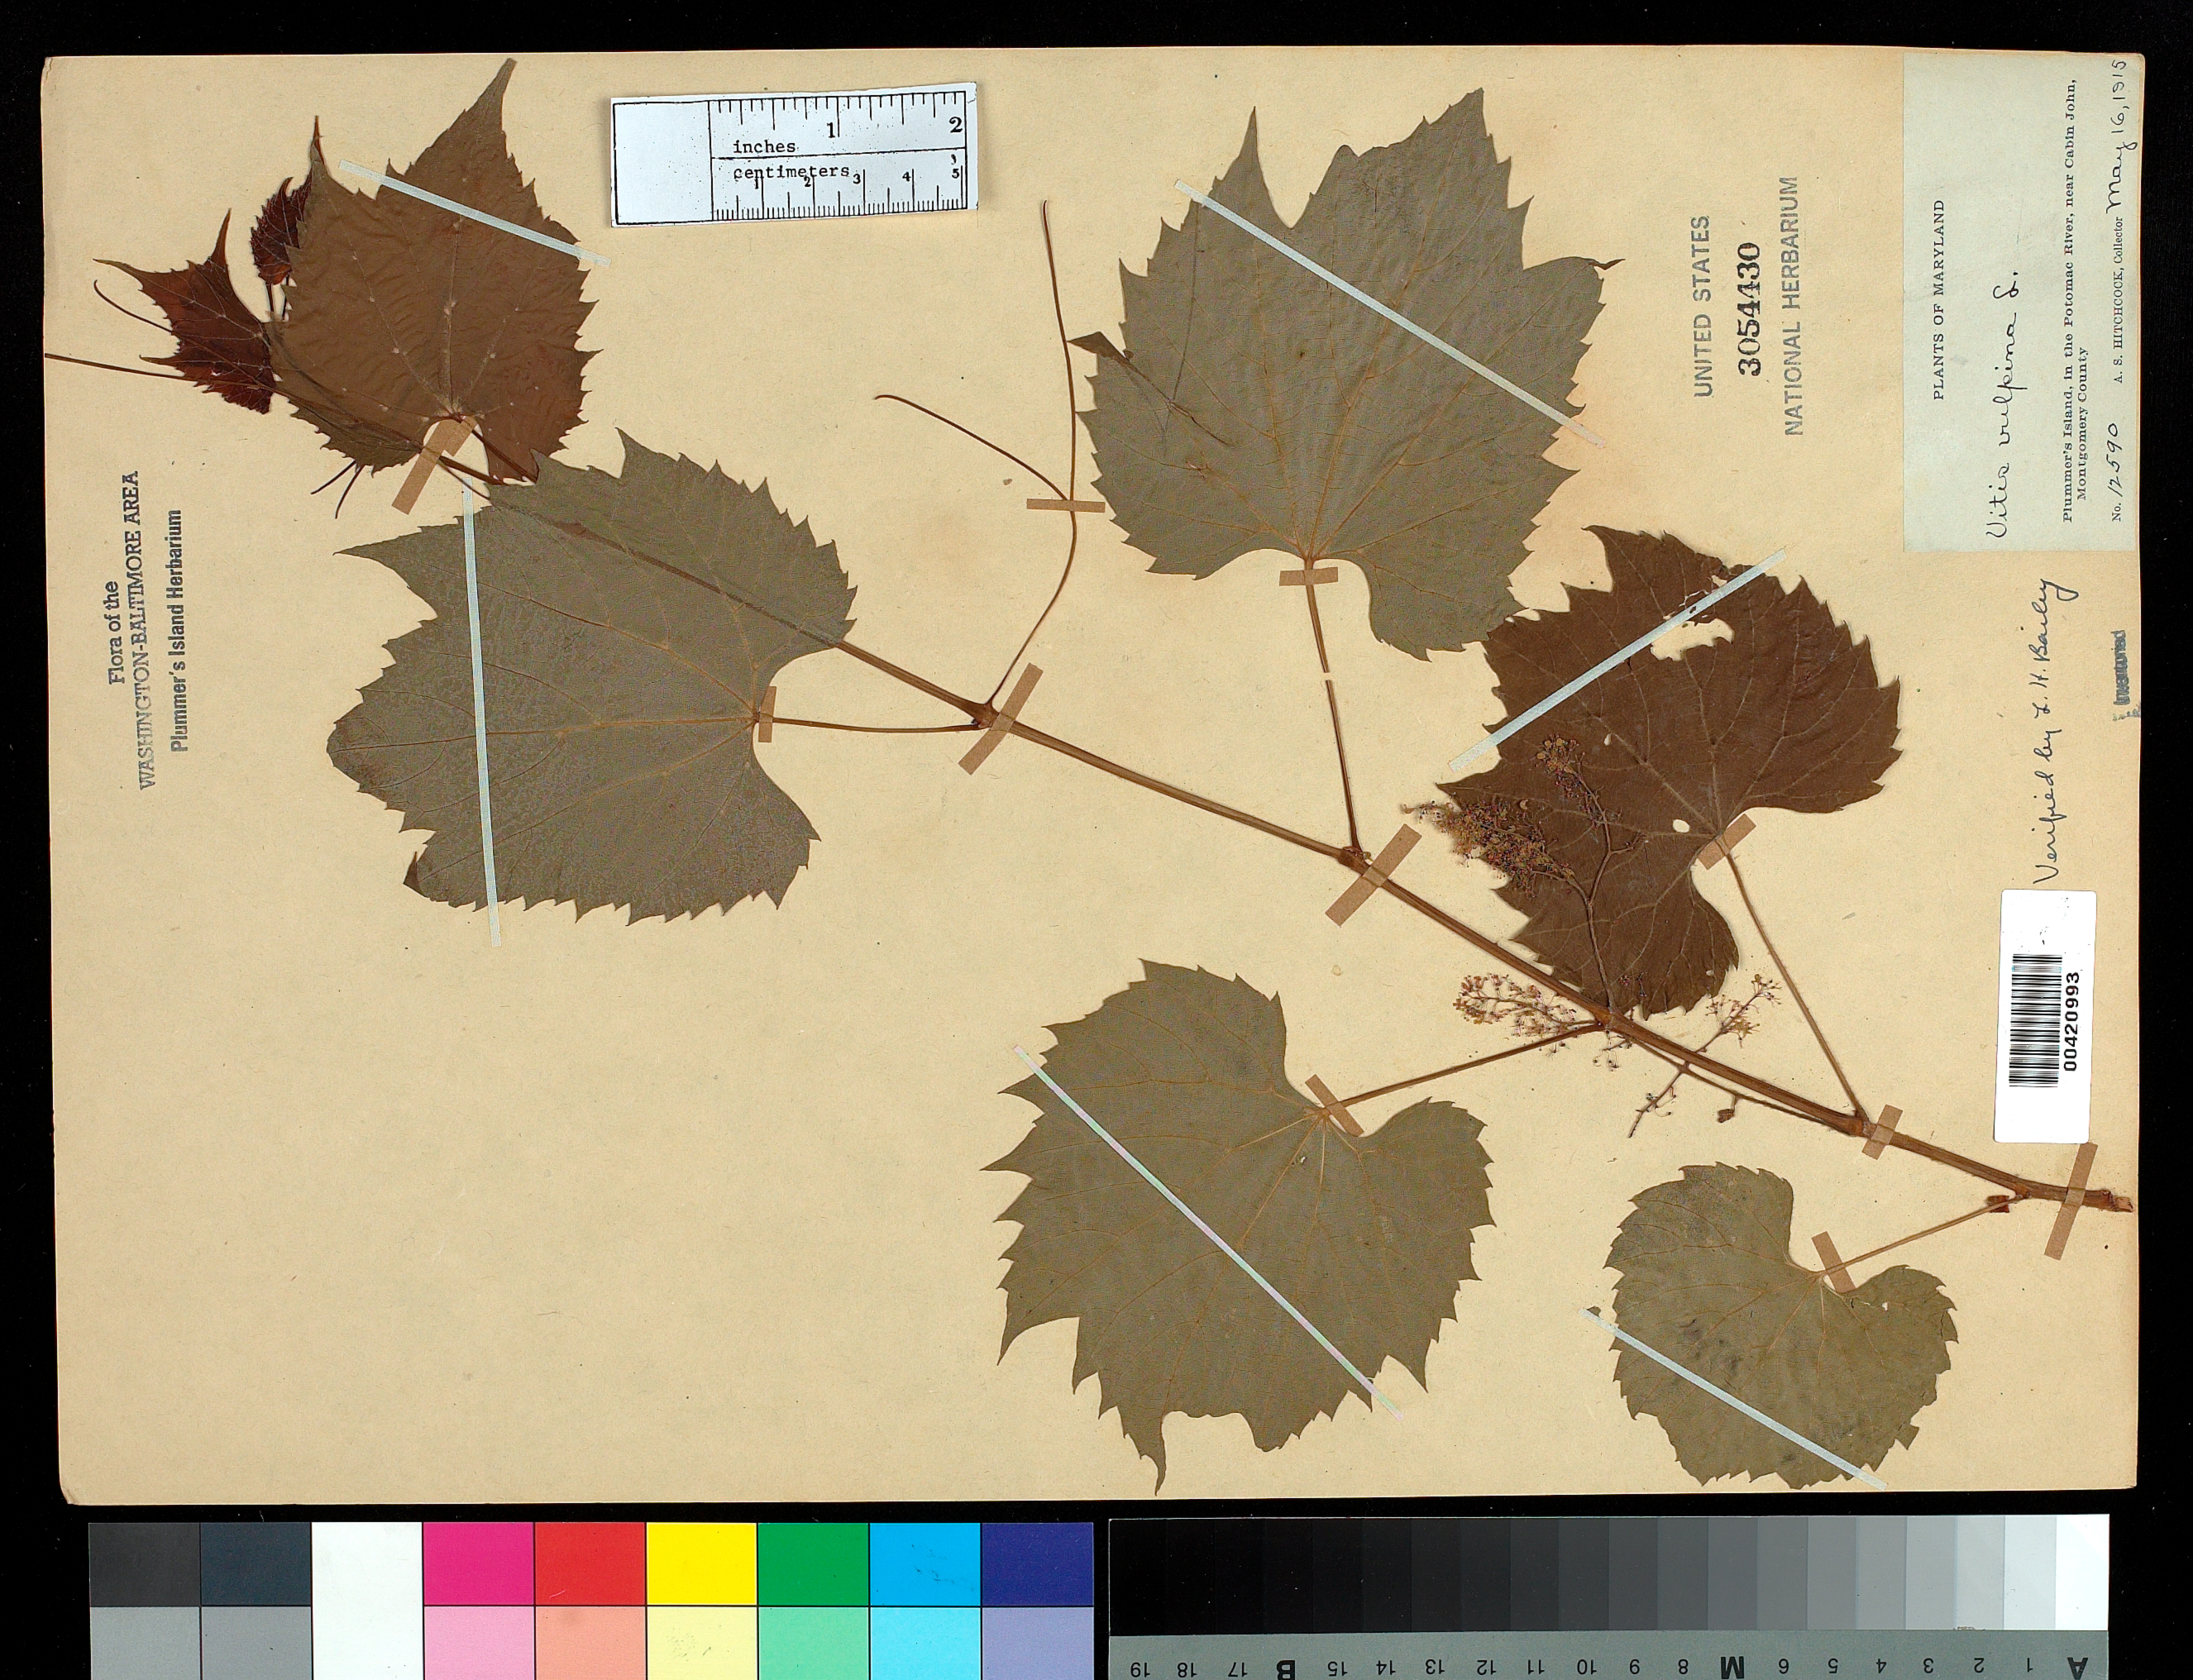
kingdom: Plantae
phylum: Tracheophyta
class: Magnoliopsida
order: Vitales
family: Vitaceae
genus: Vitis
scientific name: Vitis riparia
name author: Michx.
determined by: Shetler, Stanwyn G., (US), NMNH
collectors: A. S. Hitchcock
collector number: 12590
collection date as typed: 16 May 1915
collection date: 1915-05-16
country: United States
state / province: Maryland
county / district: Montgomery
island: Plummers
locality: Plummer's Island C. & O. Canal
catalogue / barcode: US 3054430